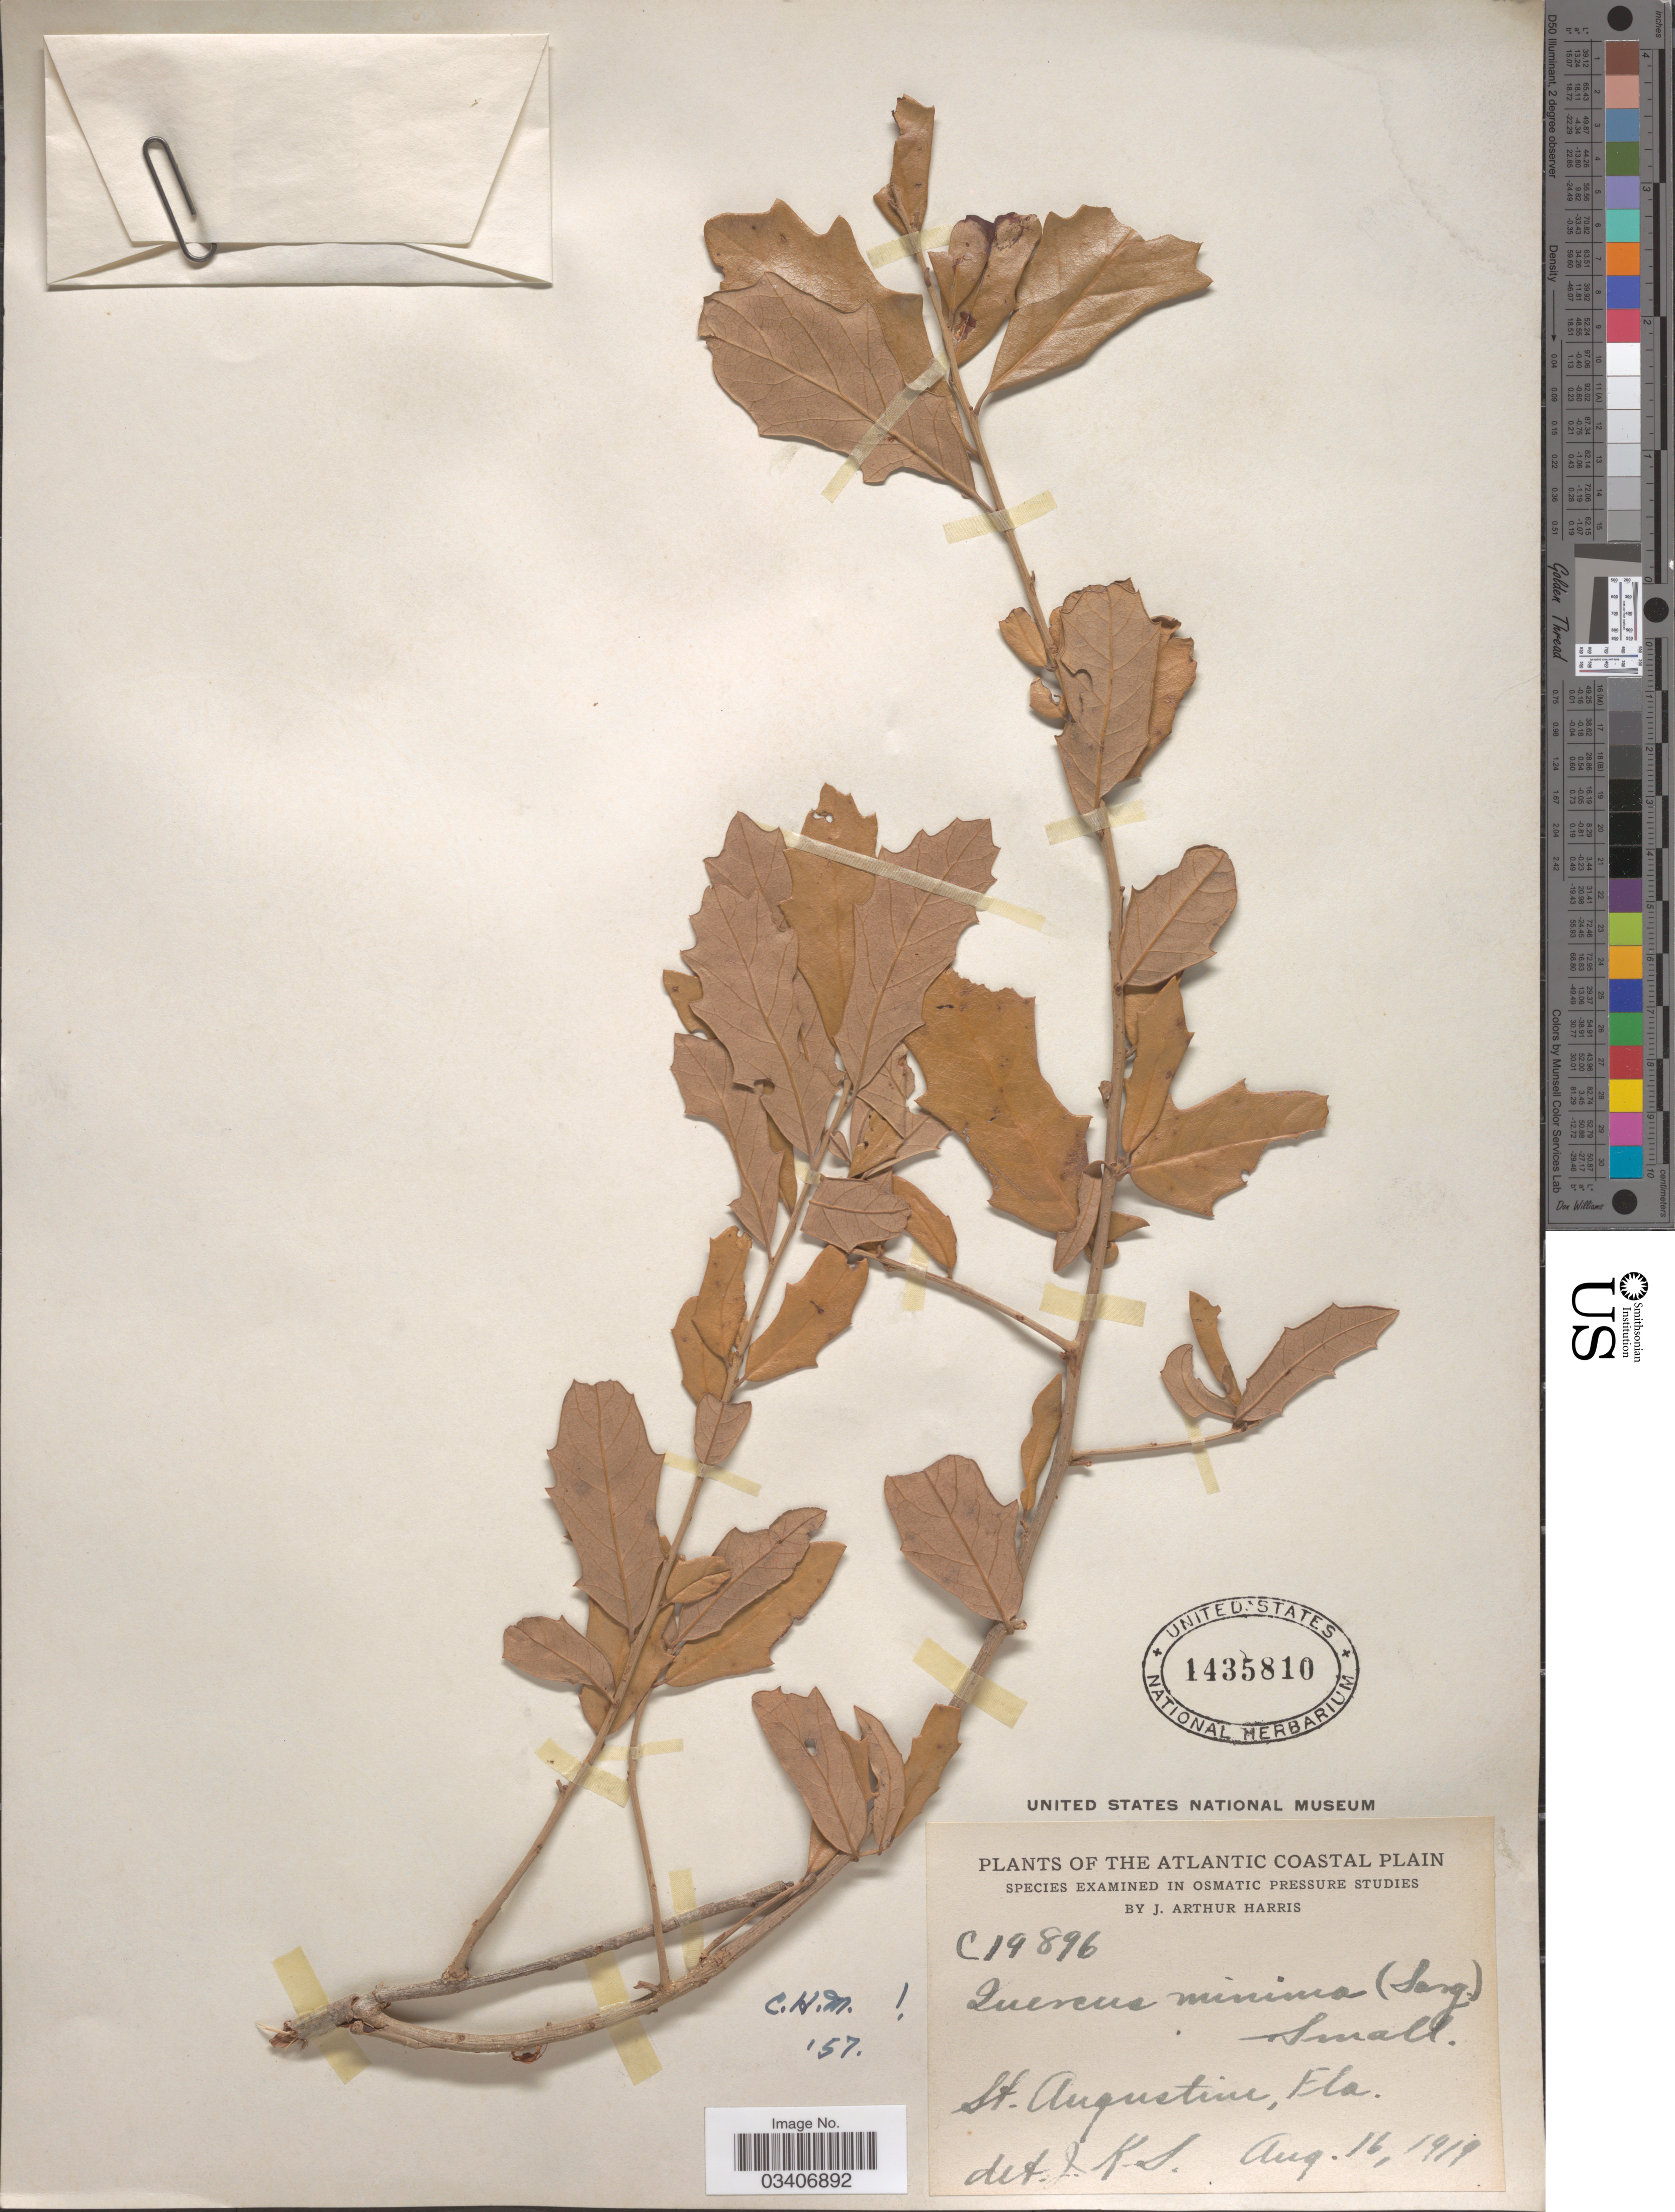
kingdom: Plantae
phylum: Tracheophyta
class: Magnoliopsida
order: Fagales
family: Fagaceae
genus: Quercus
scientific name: Quercus minima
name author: (Sarg.) Small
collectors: J. A. Harris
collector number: C19896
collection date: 1919-08-16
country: United States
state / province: Florida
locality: The Atlantic Coastal Plain. St. Augustine.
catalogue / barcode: US 1435810